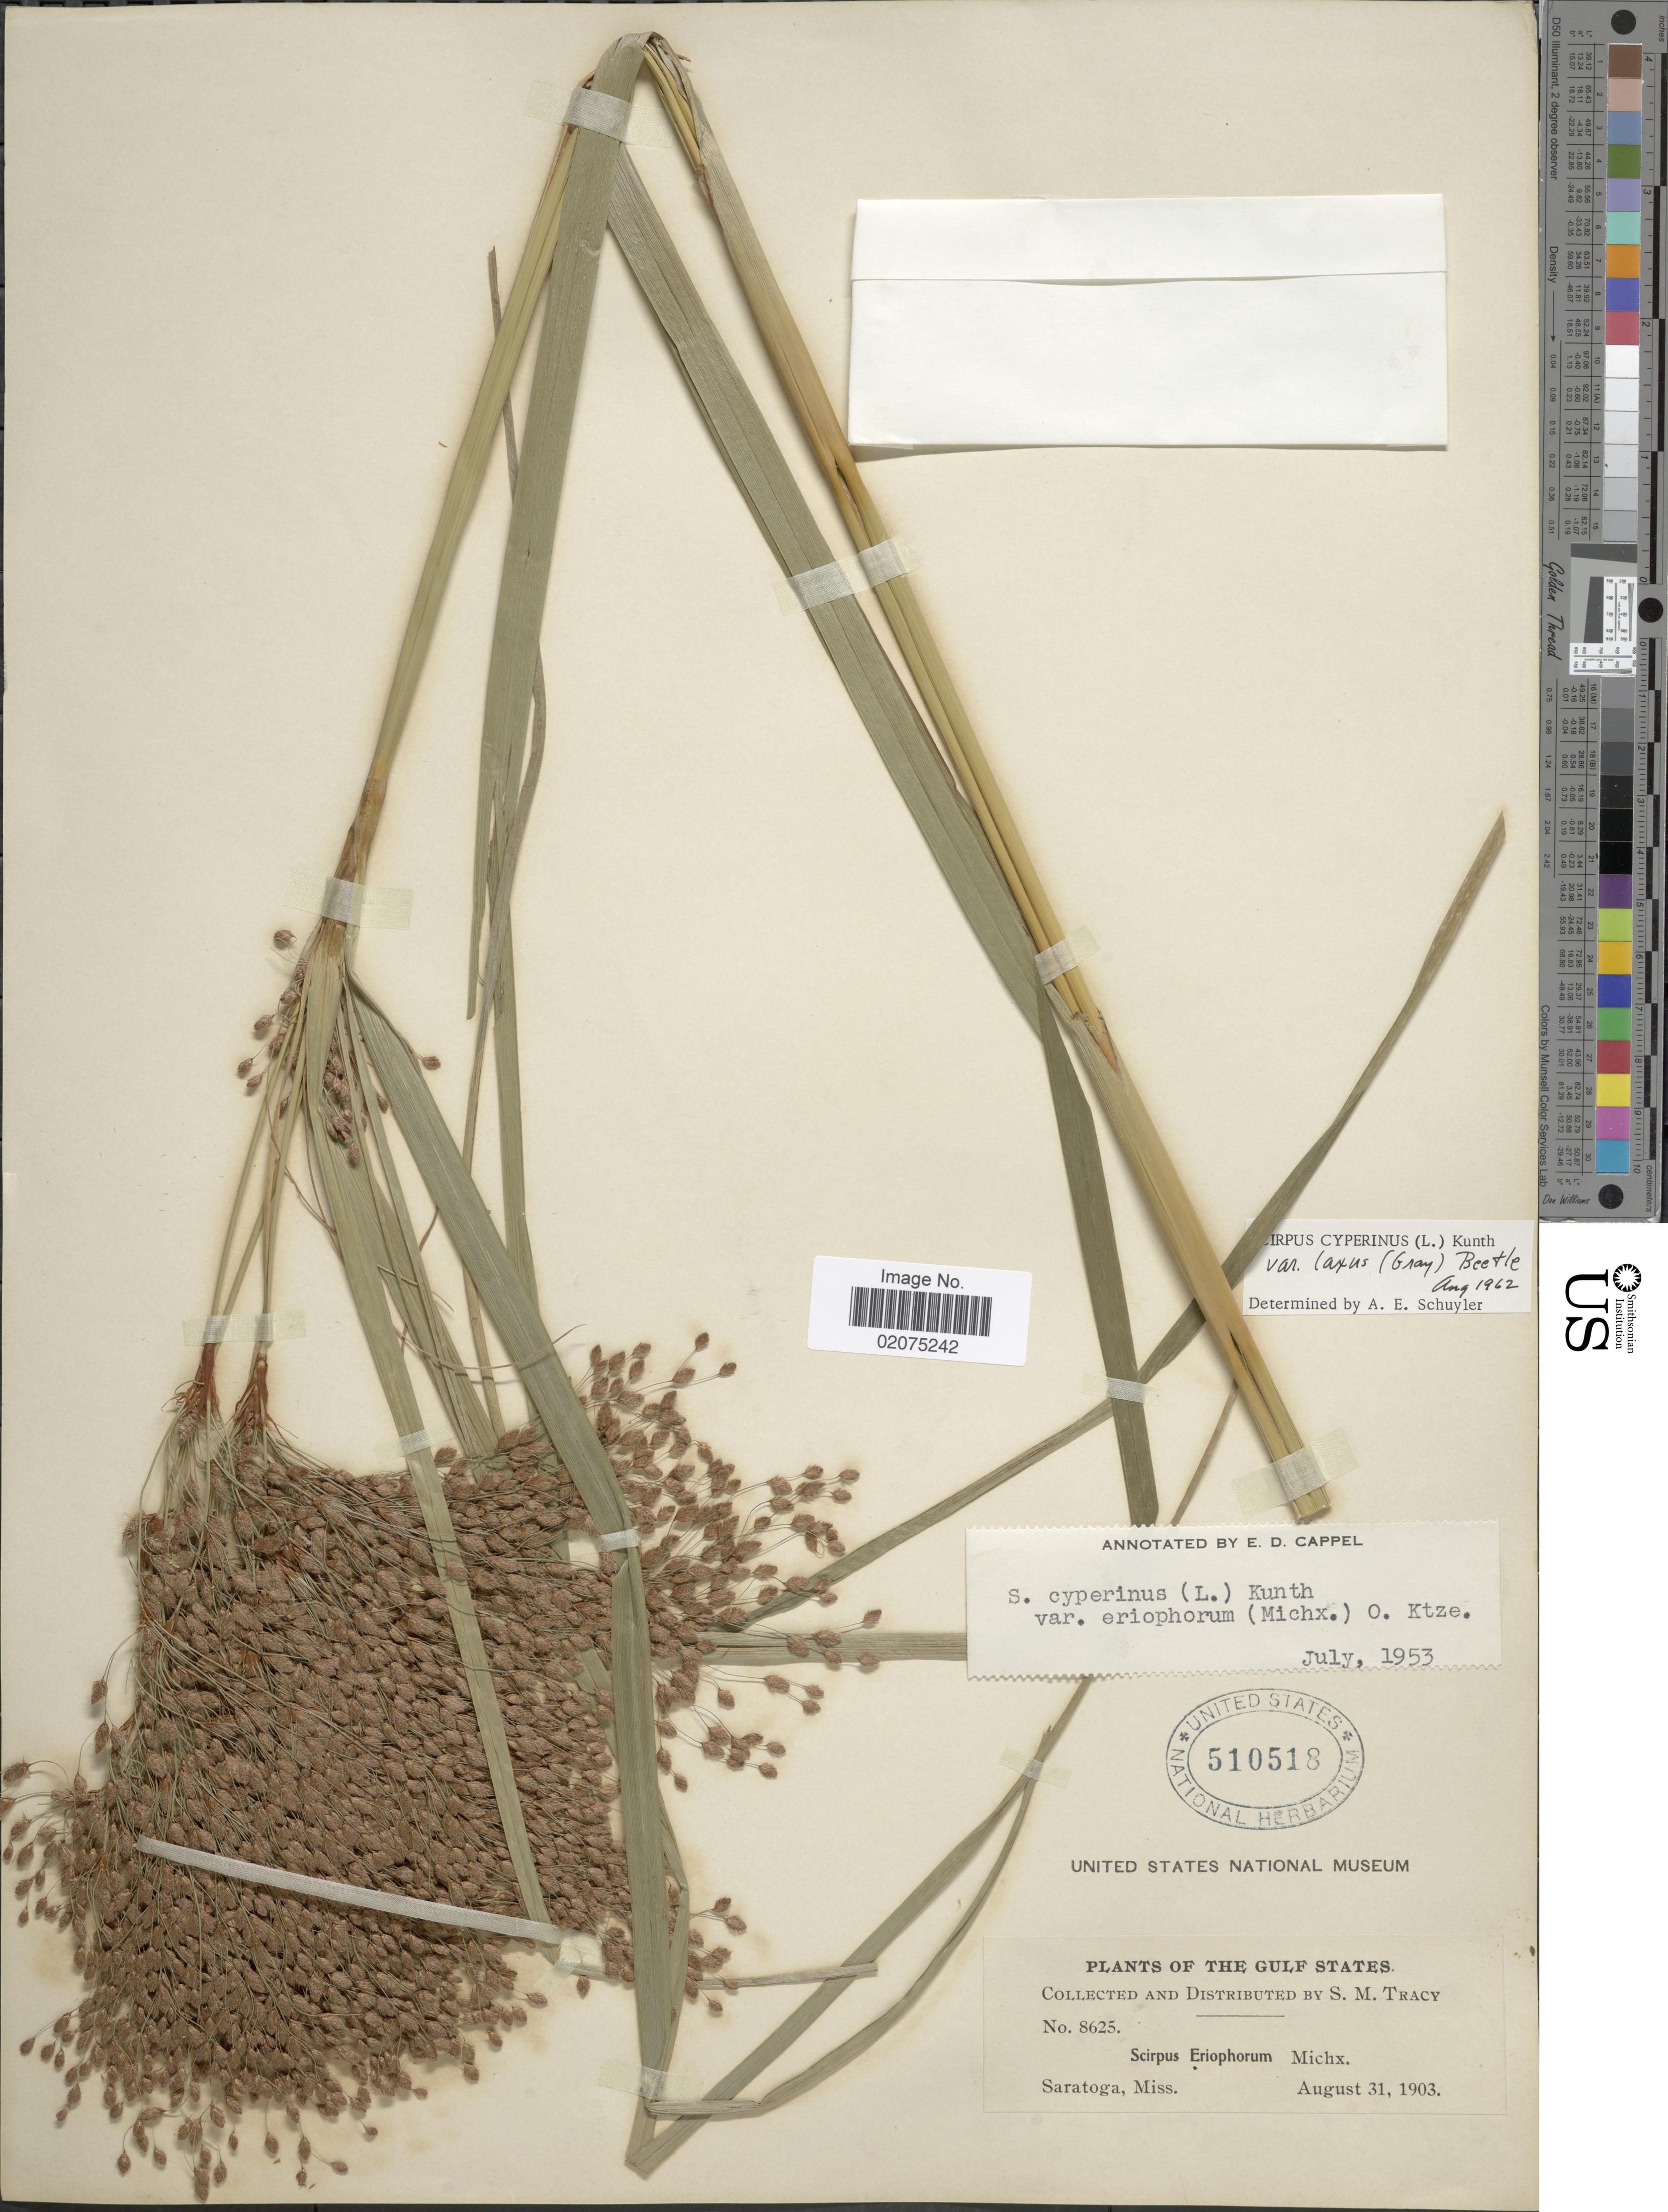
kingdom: Plantae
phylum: Tracheophyta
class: Liliopsida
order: Poales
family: Cyperaceae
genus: Scirpus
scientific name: Scirpus cyperinus var. laxus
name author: (A. Gray) Beetle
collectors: S. M. Tracy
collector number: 8625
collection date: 1903-08-31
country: United States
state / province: Mississippi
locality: The Gulf States, Saratoga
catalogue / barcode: US 510518